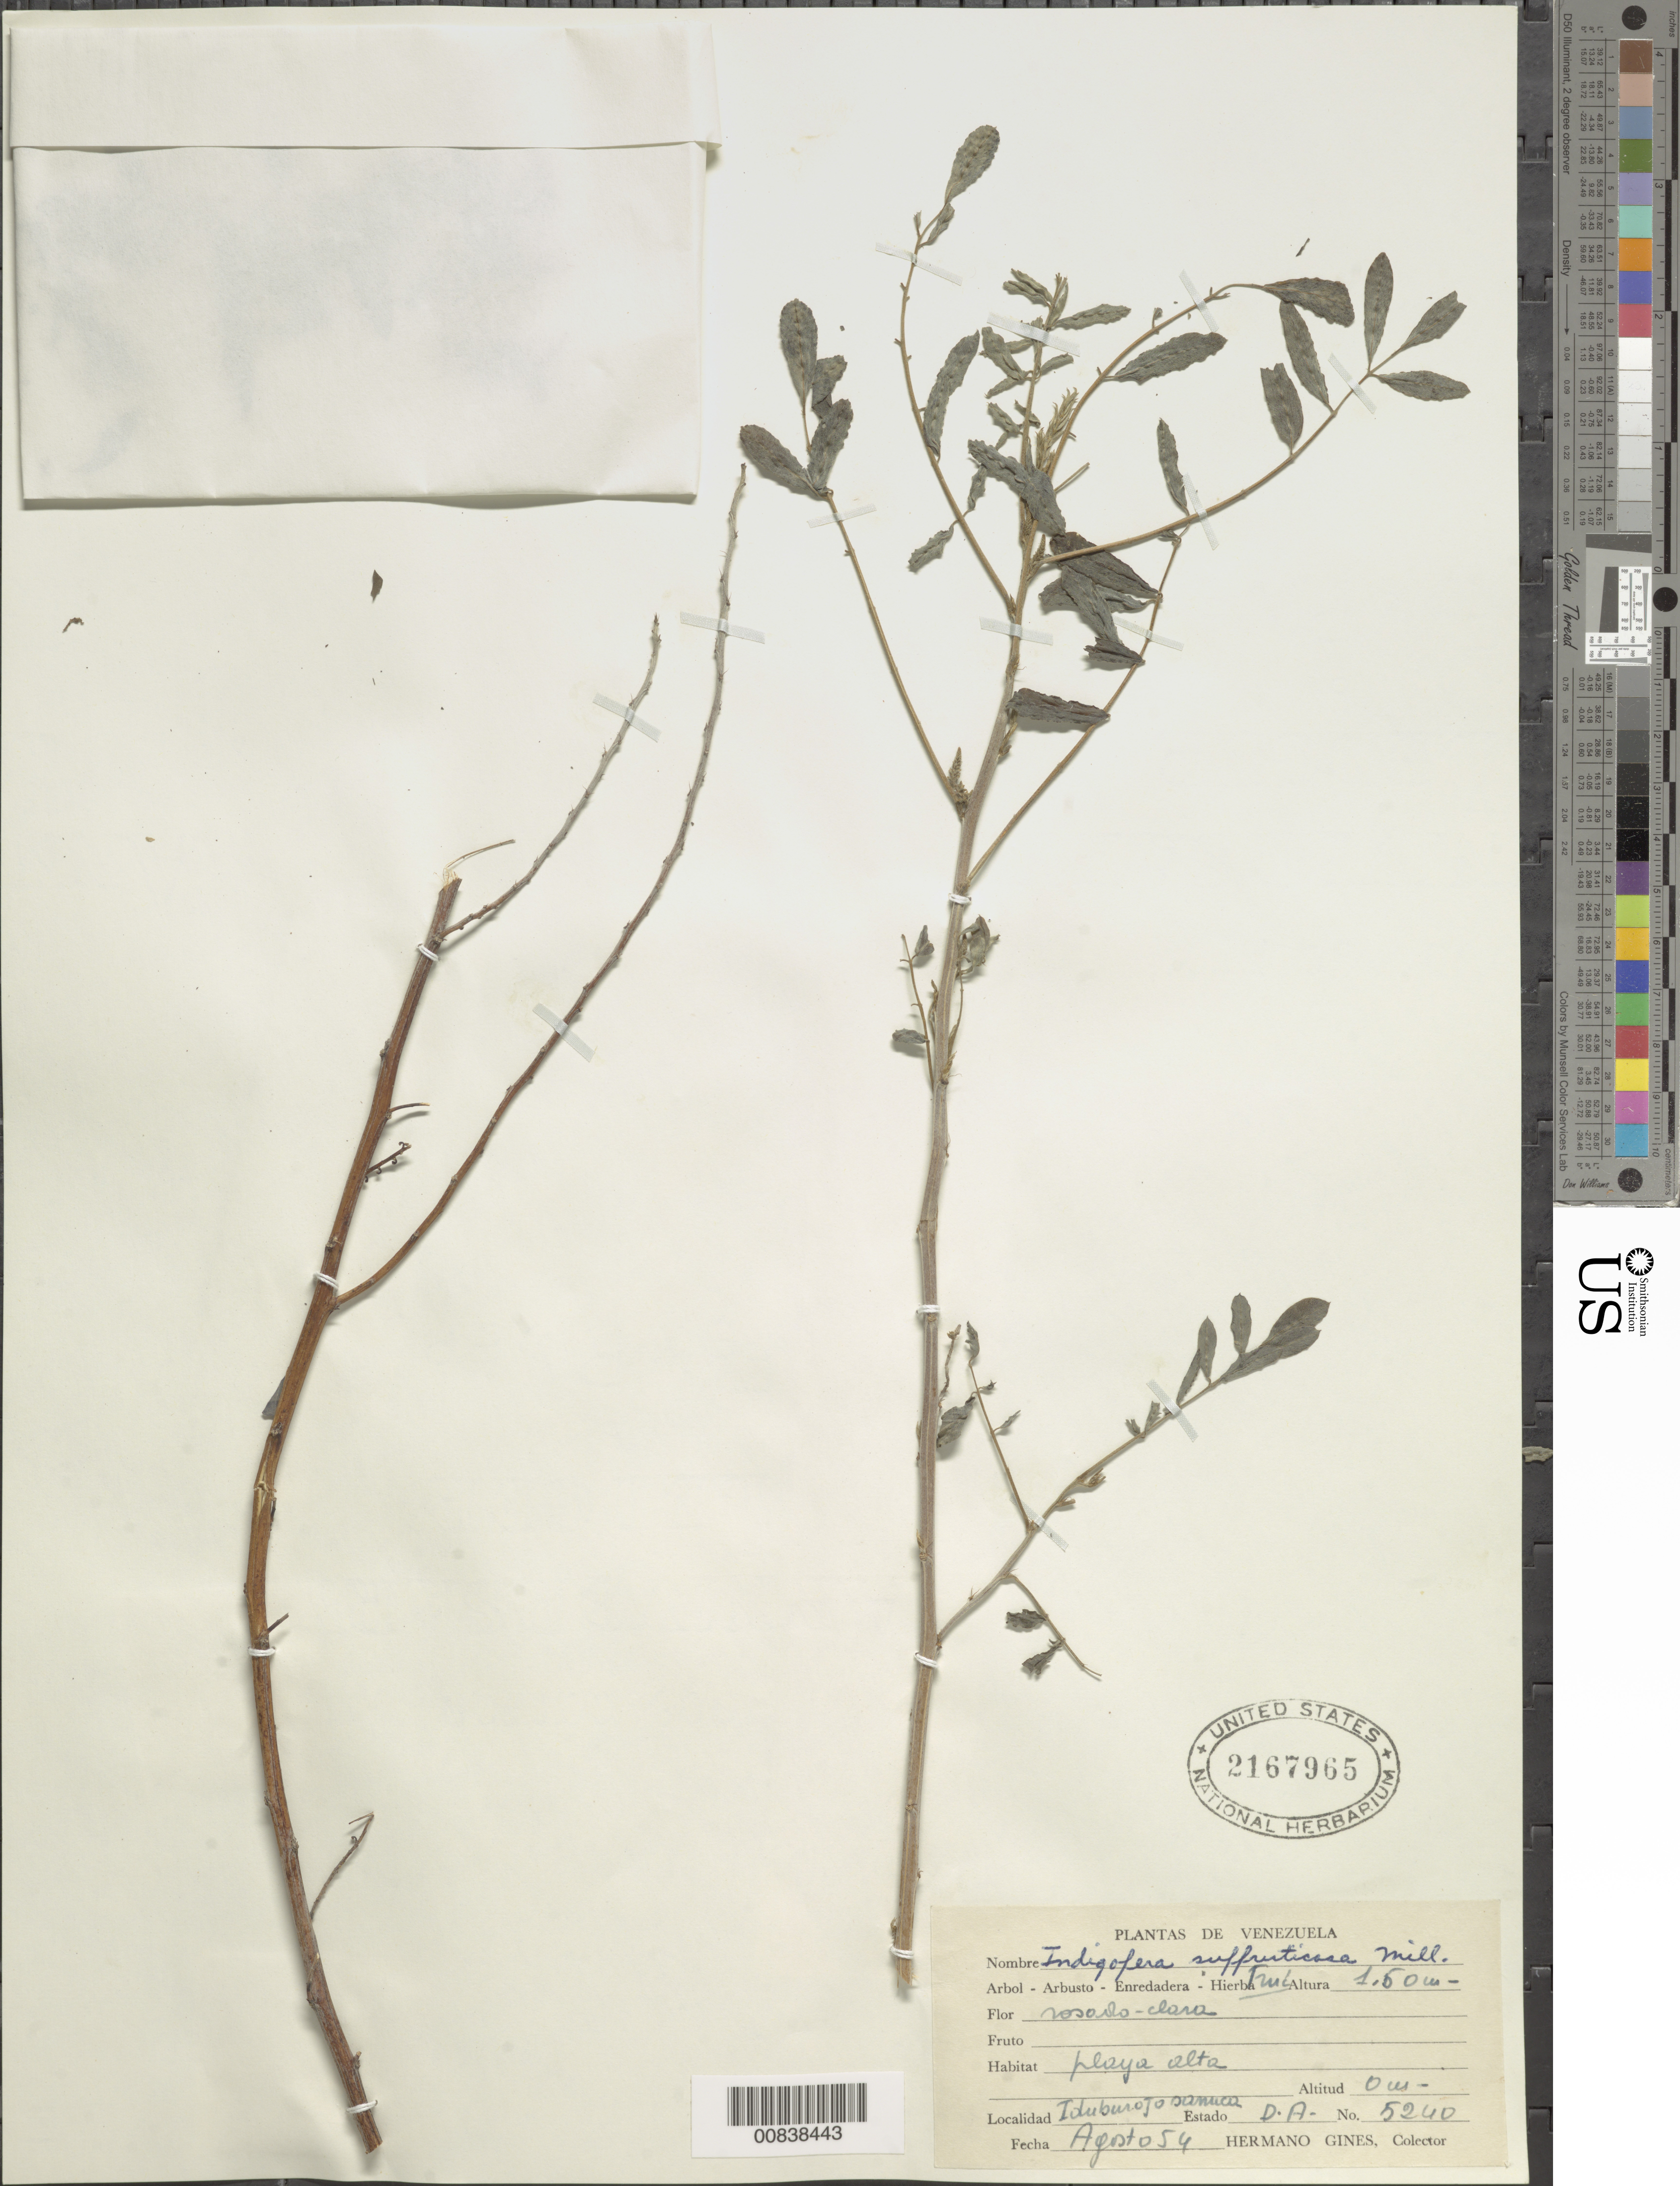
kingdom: Plantae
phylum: Tracheophyta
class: Magnoliopsida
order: Fabales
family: Fabaceae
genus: Indigofera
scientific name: Indigofera suffruticosa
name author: Mill.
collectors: H. Gines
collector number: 5240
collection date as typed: Aug-54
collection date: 1954-08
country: Venezuela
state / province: Delta Amacuro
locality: Isla Burojoida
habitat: Playa alta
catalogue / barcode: US 2167965